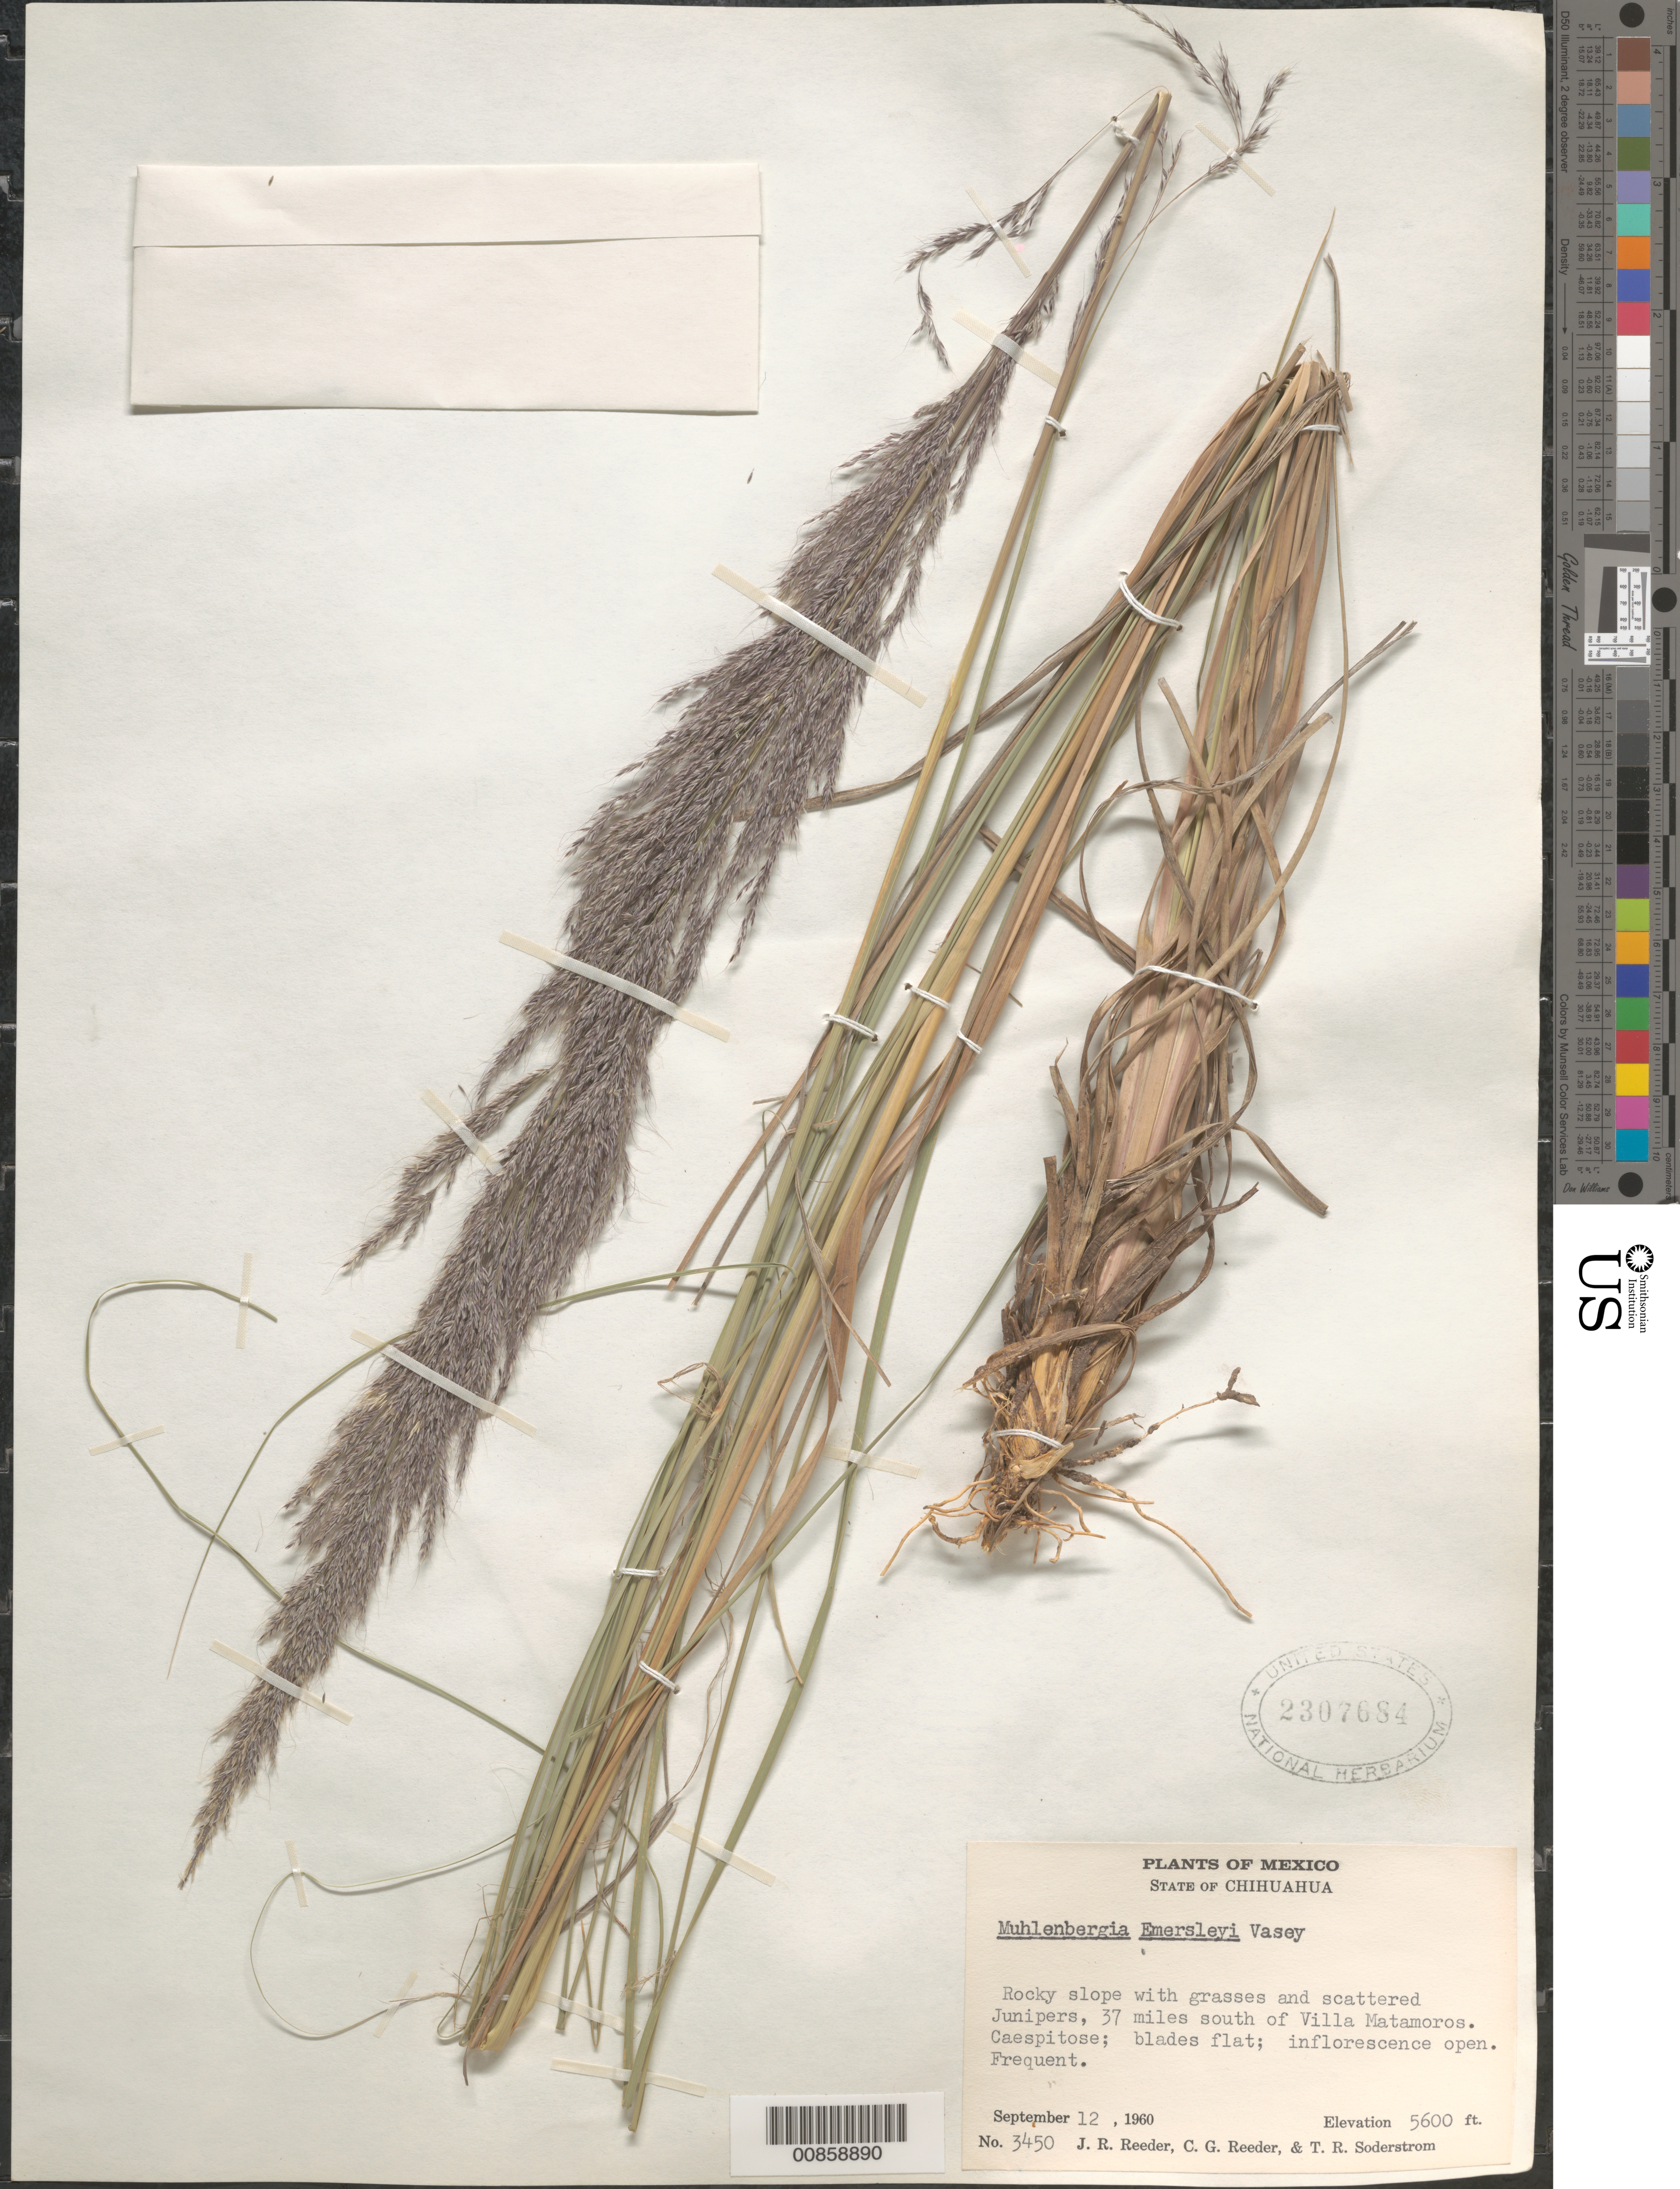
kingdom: Plantae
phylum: Tracheophyta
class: Liliopsida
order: Poales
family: Poaceae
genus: Muhlenbergia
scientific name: Muhlenbergia emersleyi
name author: Vasey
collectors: J. R. Reeder, C. G. Reeder & T. R. Soderstrom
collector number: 3450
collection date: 1960-09-12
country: Mexico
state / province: Chihuahua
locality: Rocky slope with grasses and scattered Junipers, 37 miles south of Villa Matamoros.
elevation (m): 1707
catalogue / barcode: US 2307684